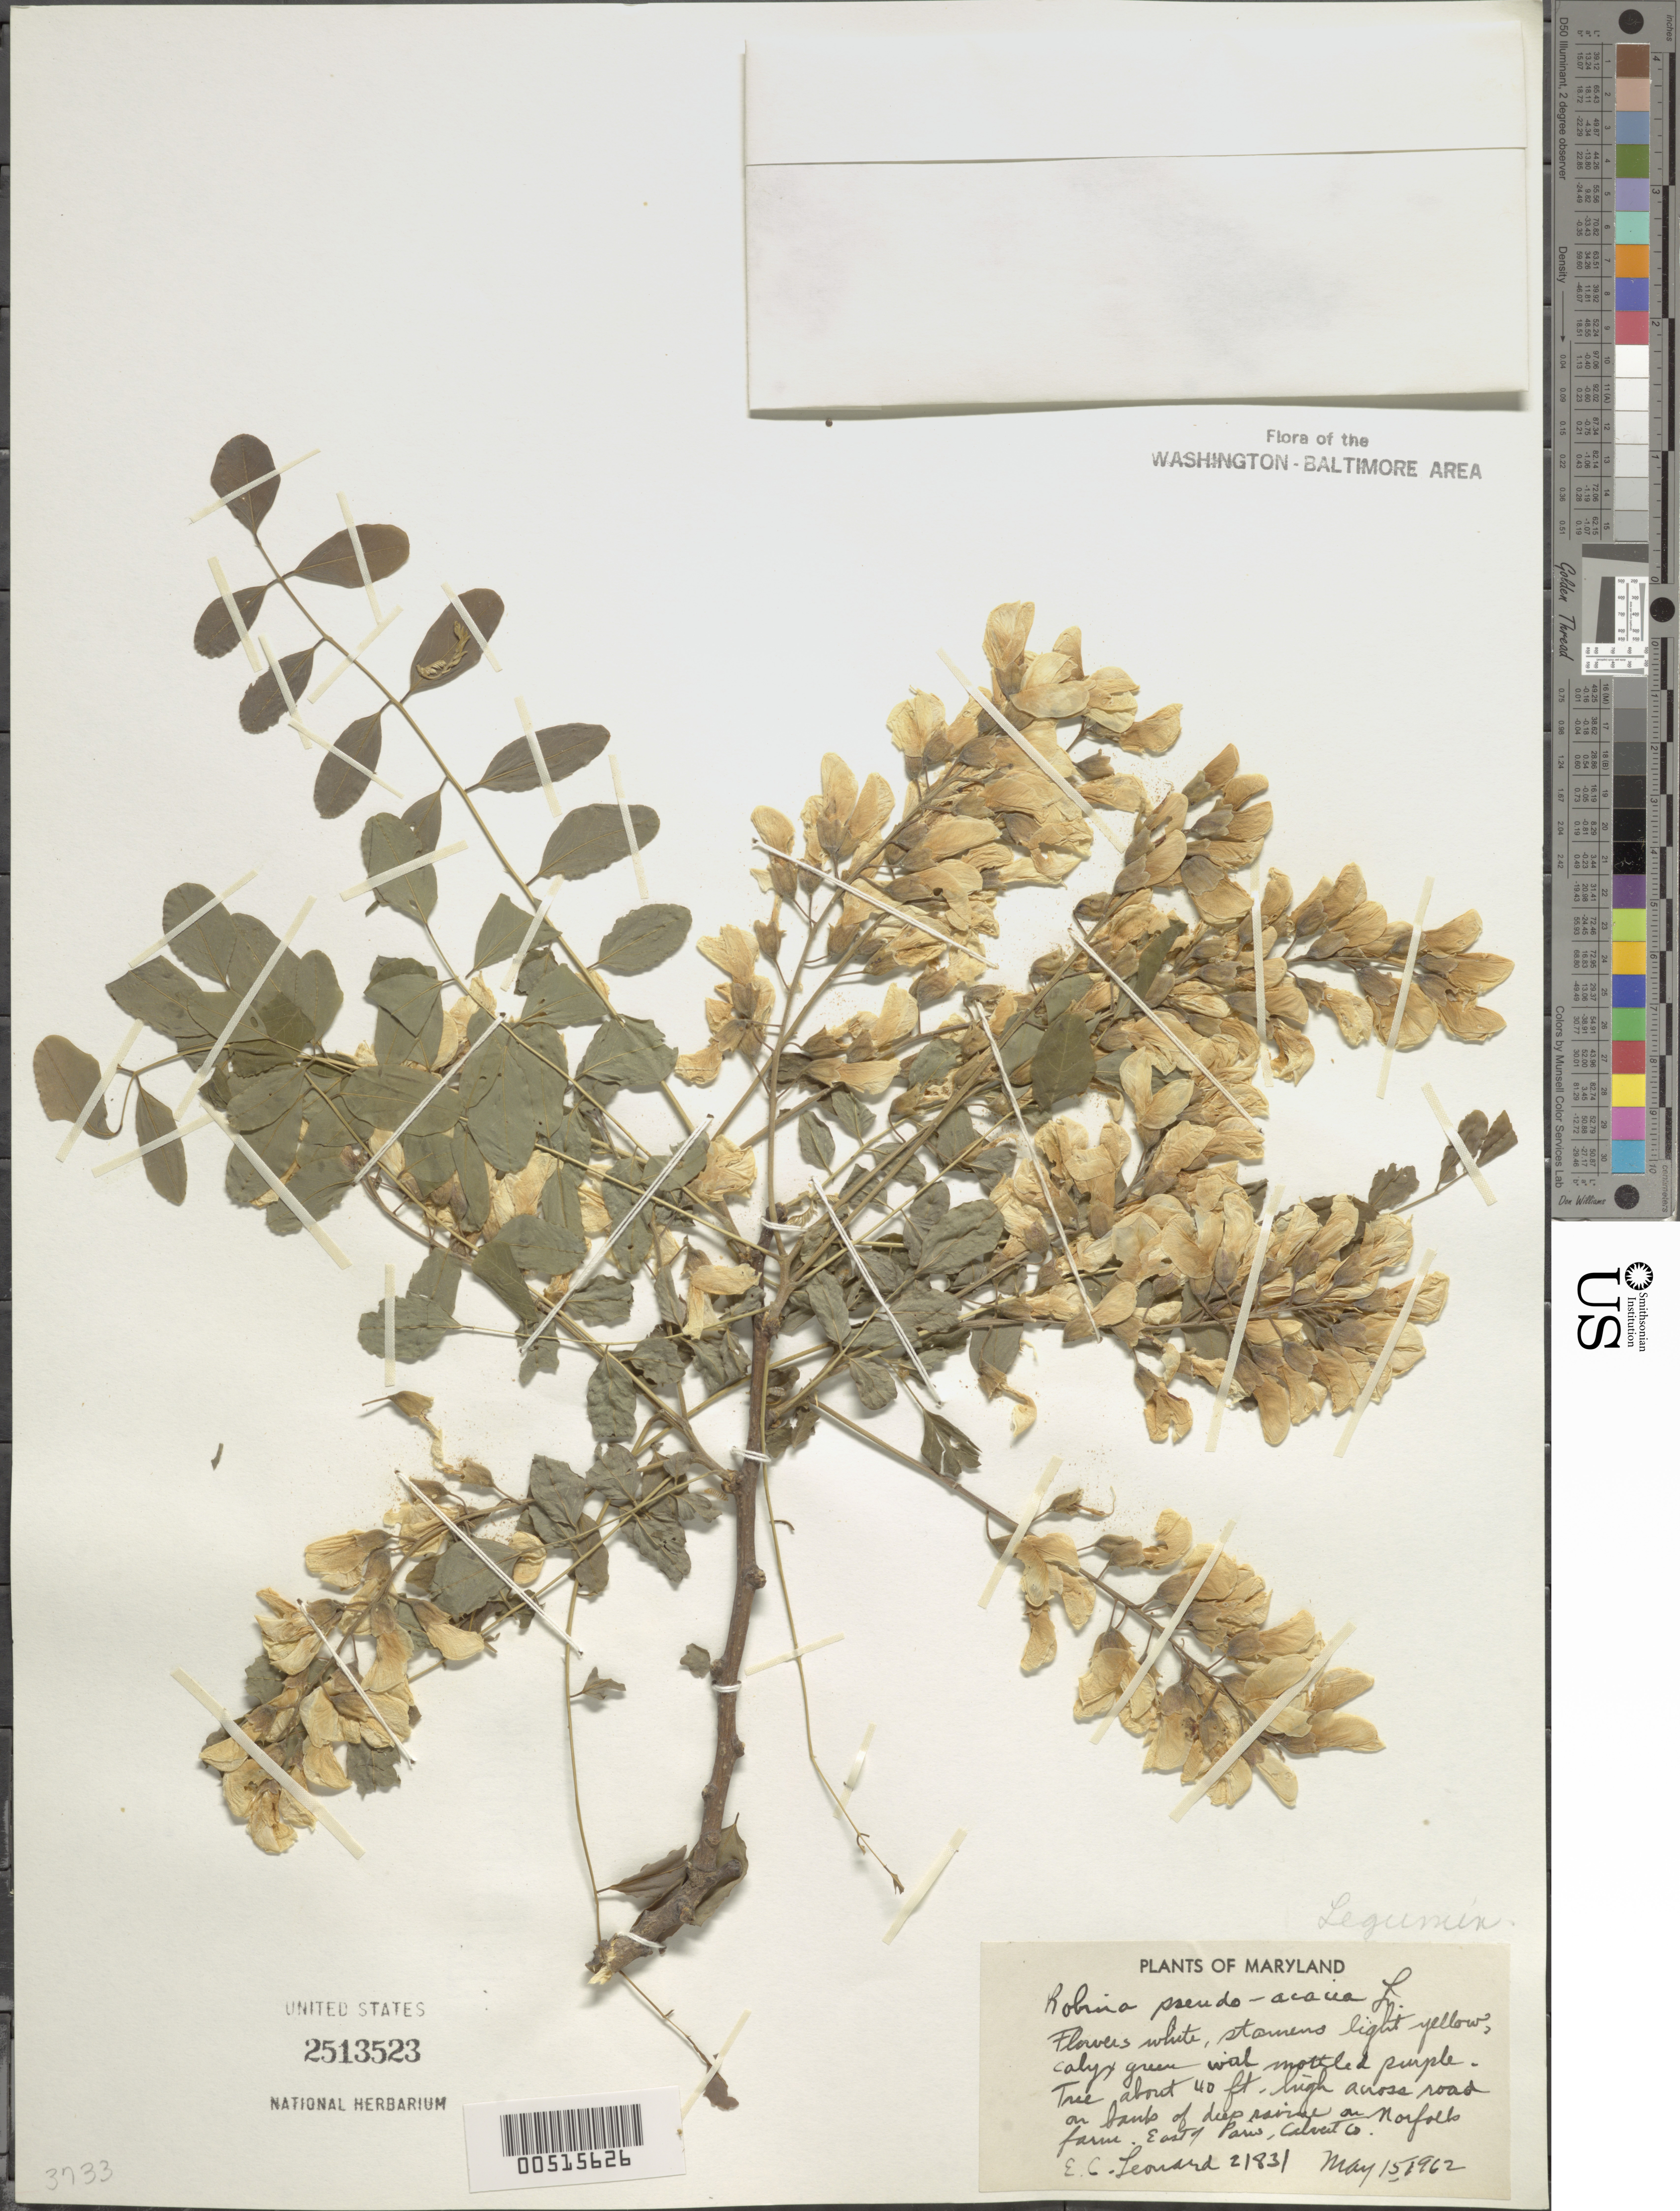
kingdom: Plantae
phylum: Tracheophyta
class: Magnoliopsida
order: Fabales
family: Fabaceae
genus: Robinia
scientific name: Robinia pseudoacacia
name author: L.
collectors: E. C. Leonard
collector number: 21831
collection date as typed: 15 May 1962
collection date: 1962-05-15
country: United States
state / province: Maryland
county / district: Calvert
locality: Paris, E Of, Norfolk Farm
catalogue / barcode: US 2513523